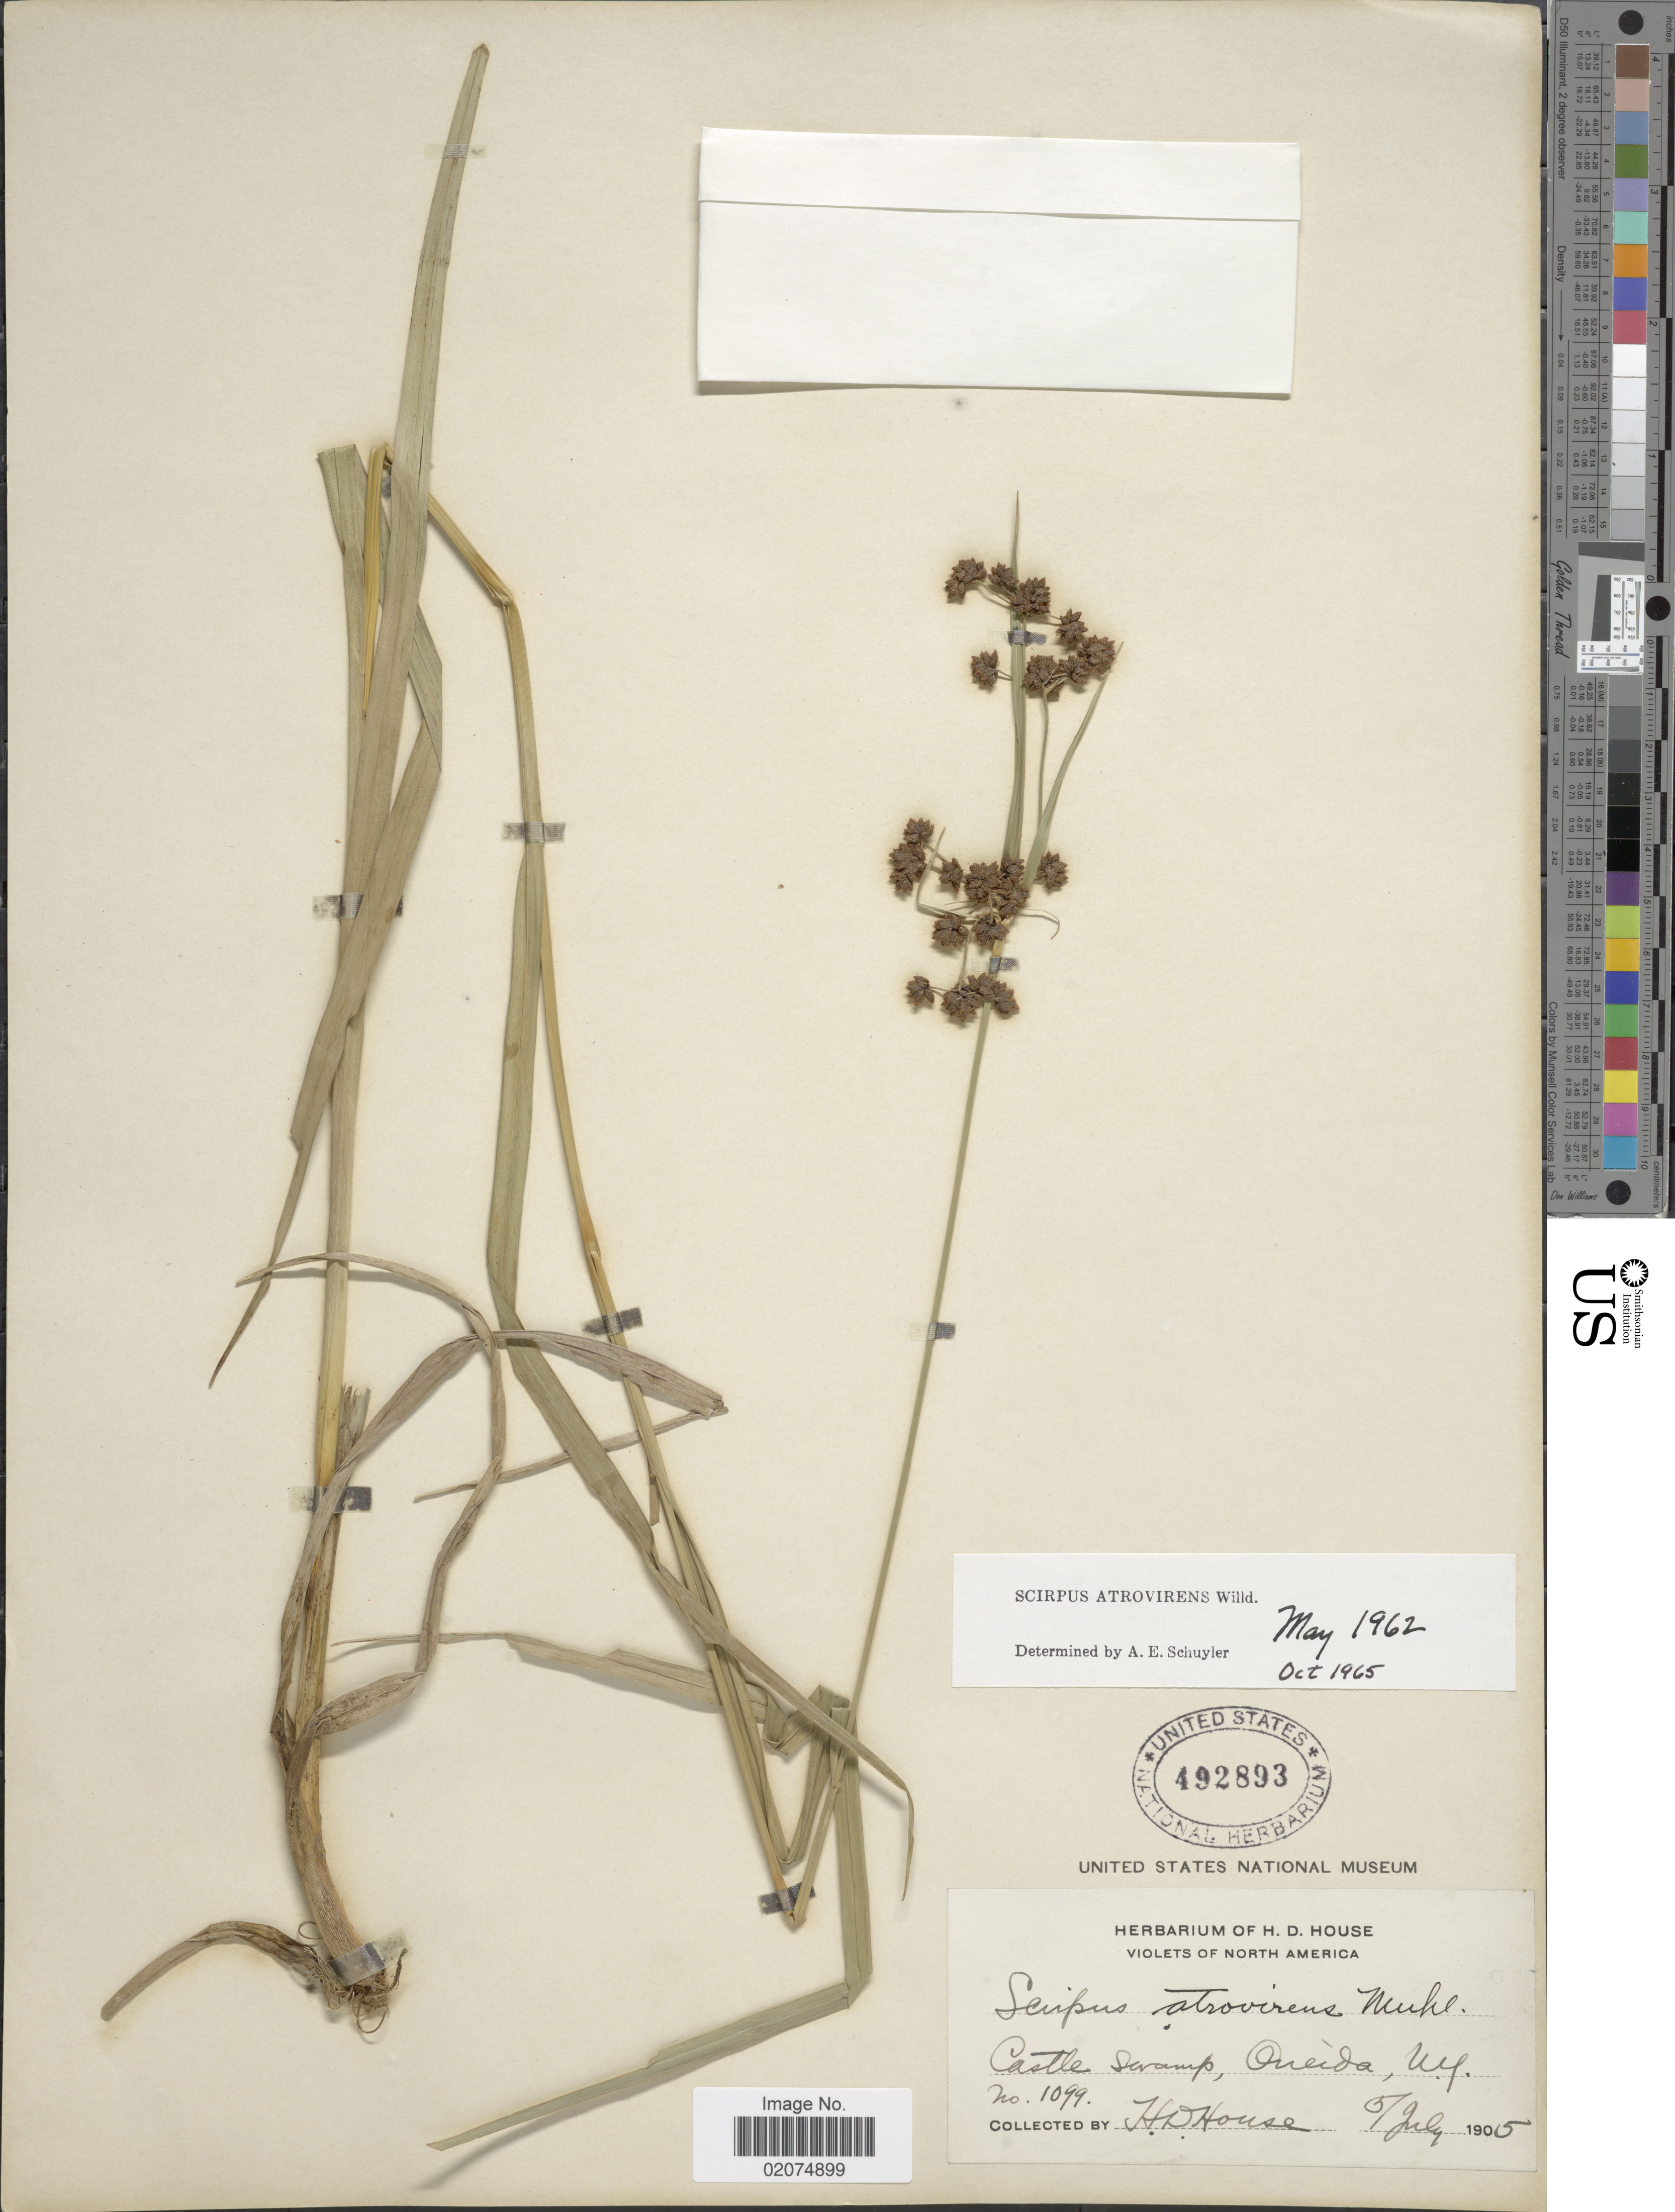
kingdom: Plantae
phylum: Tracheophyta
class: Liliopsida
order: Poales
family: Cyperaceae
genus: Scirpus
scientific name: Scirpus atrovirens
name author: Willd.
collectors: H. D. House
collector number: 1099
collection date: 1905-07-07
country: United States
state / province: New York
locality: Castle Swamp, Oneida, N.Y.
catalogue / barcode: US 492893